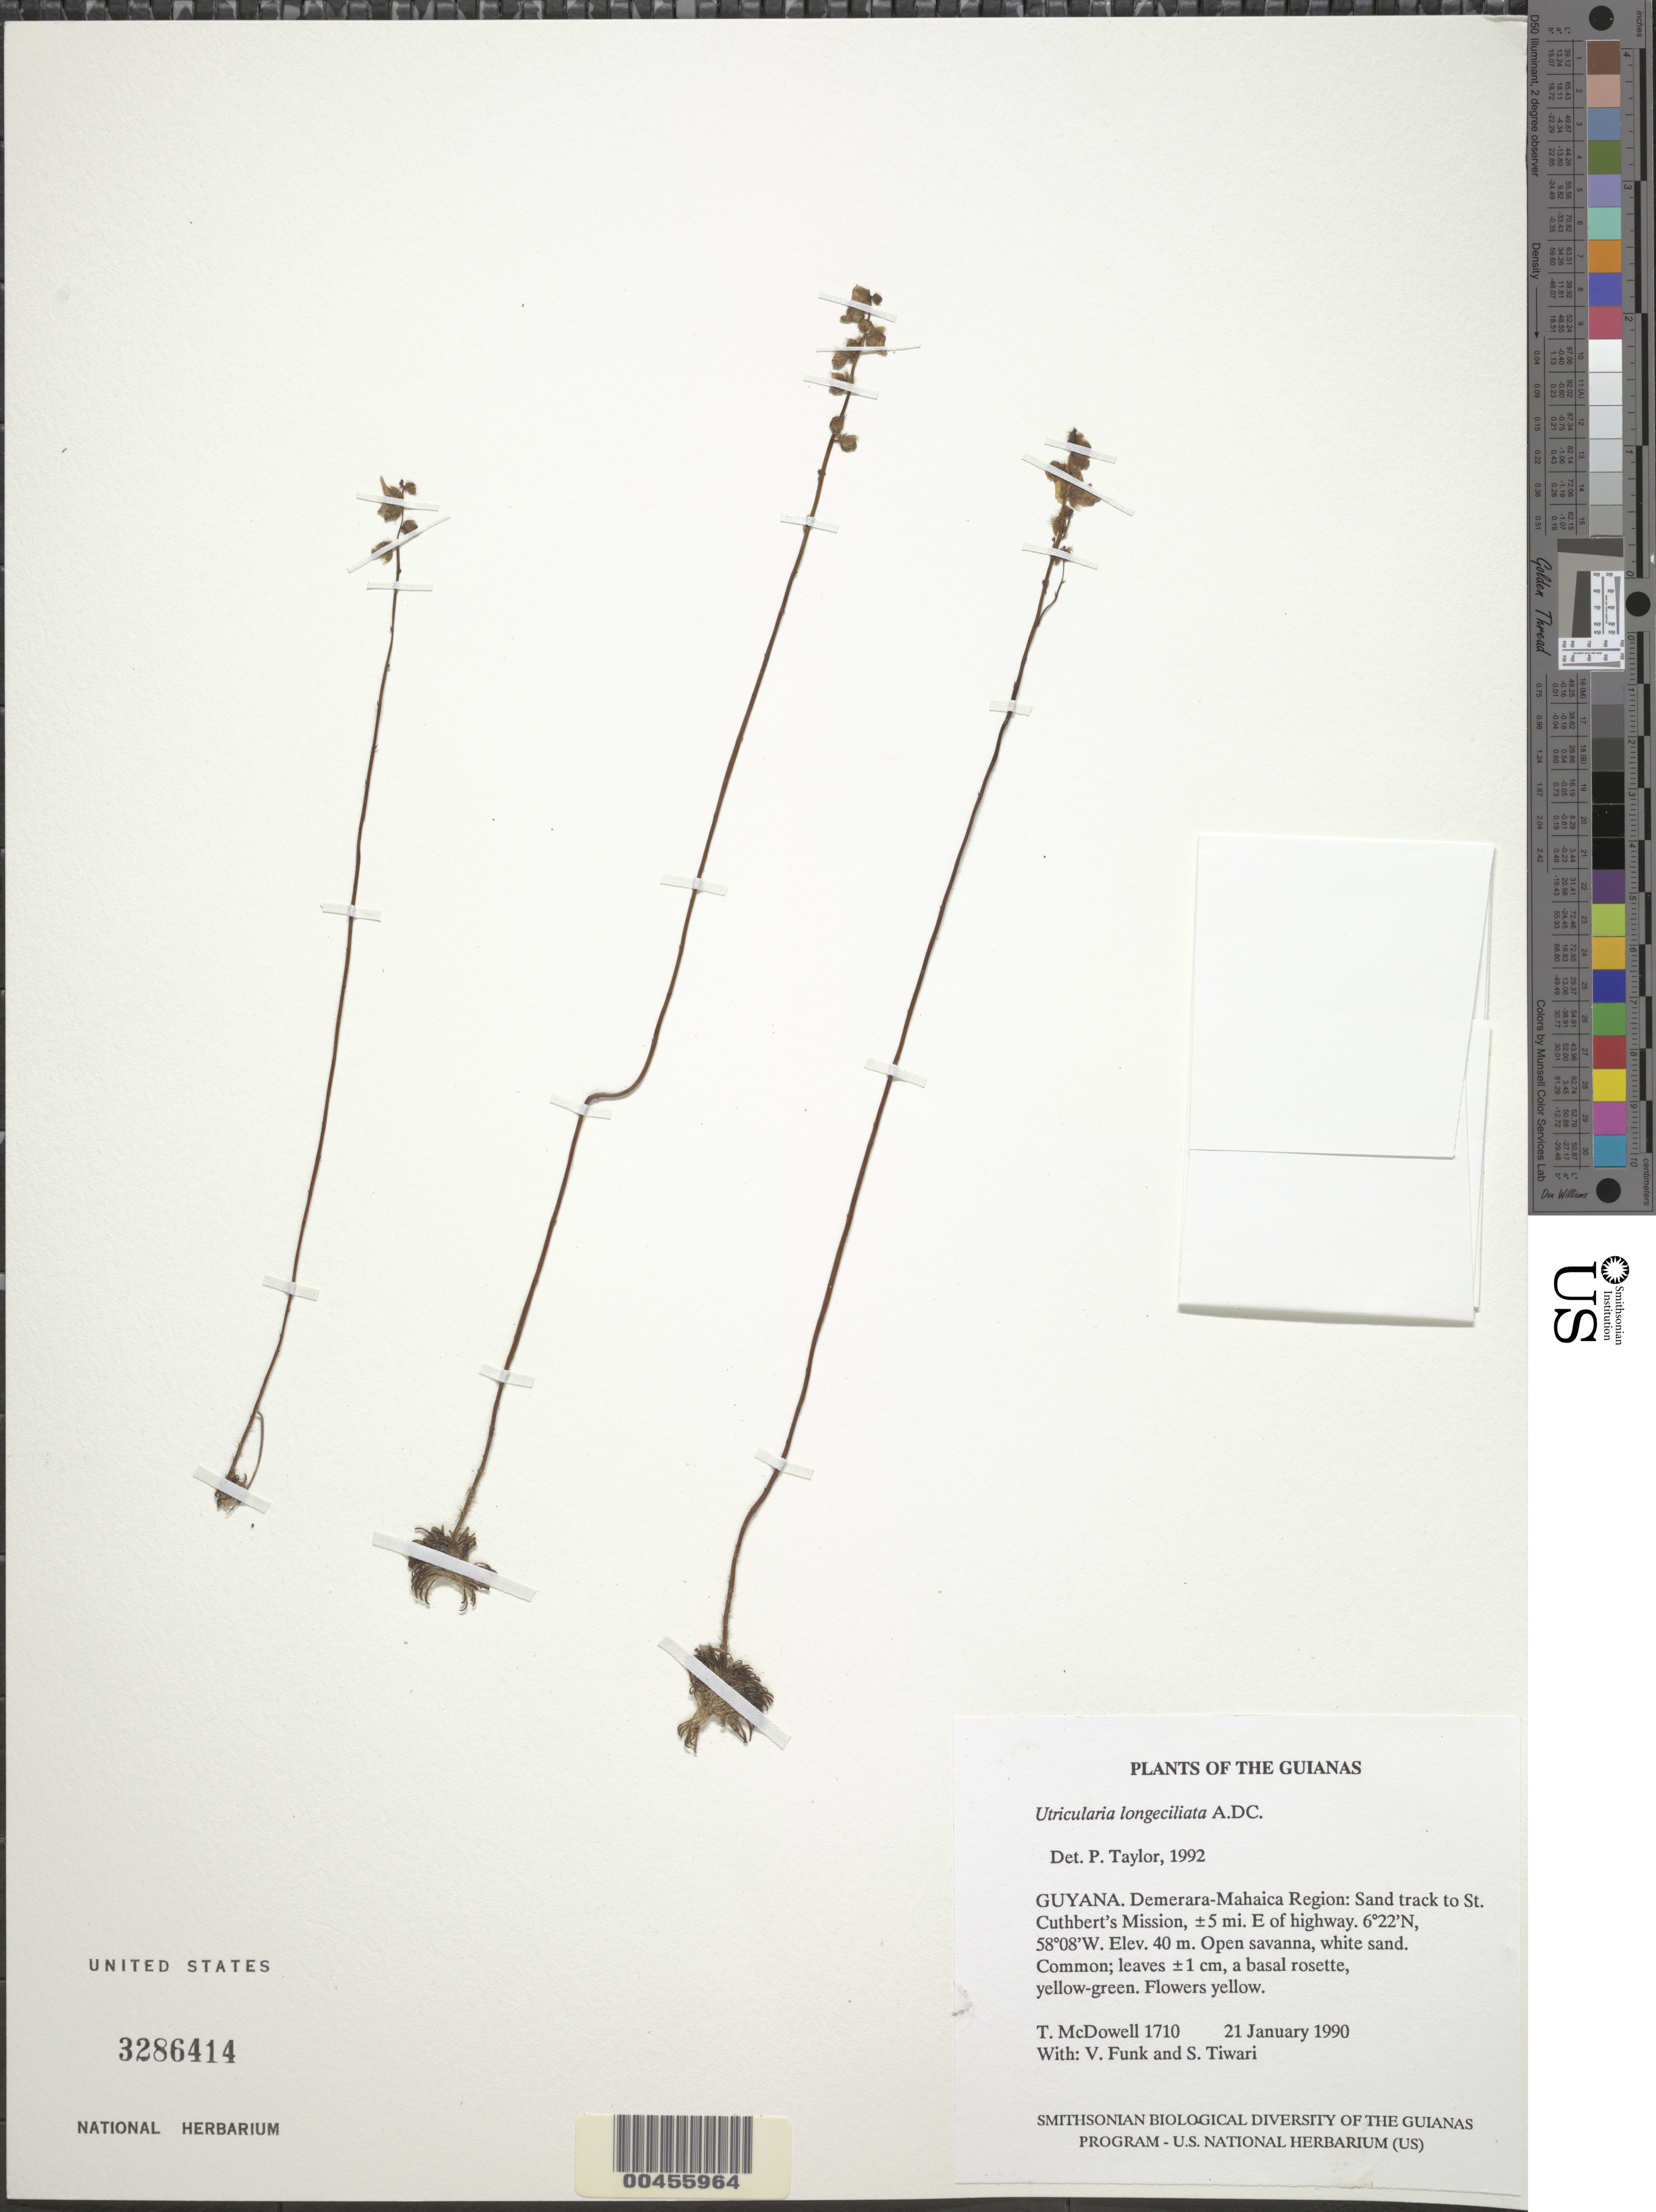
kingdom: Plantae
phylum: Tracheophyta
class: Magnoliopsida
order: Lamiales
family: Lentibulariaceae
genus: Utricularia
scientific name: Utricularia longeciliata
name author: A. DC.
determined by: Taylor, P.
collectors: T. McDowell, V. Funk & S. Tiwari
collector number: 1710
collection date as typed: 21 January 1990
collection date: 1990-01-21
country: Guyana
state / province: Demerara-Mahaica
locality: Sand track to St. Cuthbert's Mission, ±5 mi. E of highway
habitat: Open savanna, white sand, highly soaked from 3 weeks of rain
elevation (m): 40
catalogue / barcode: US 3286414